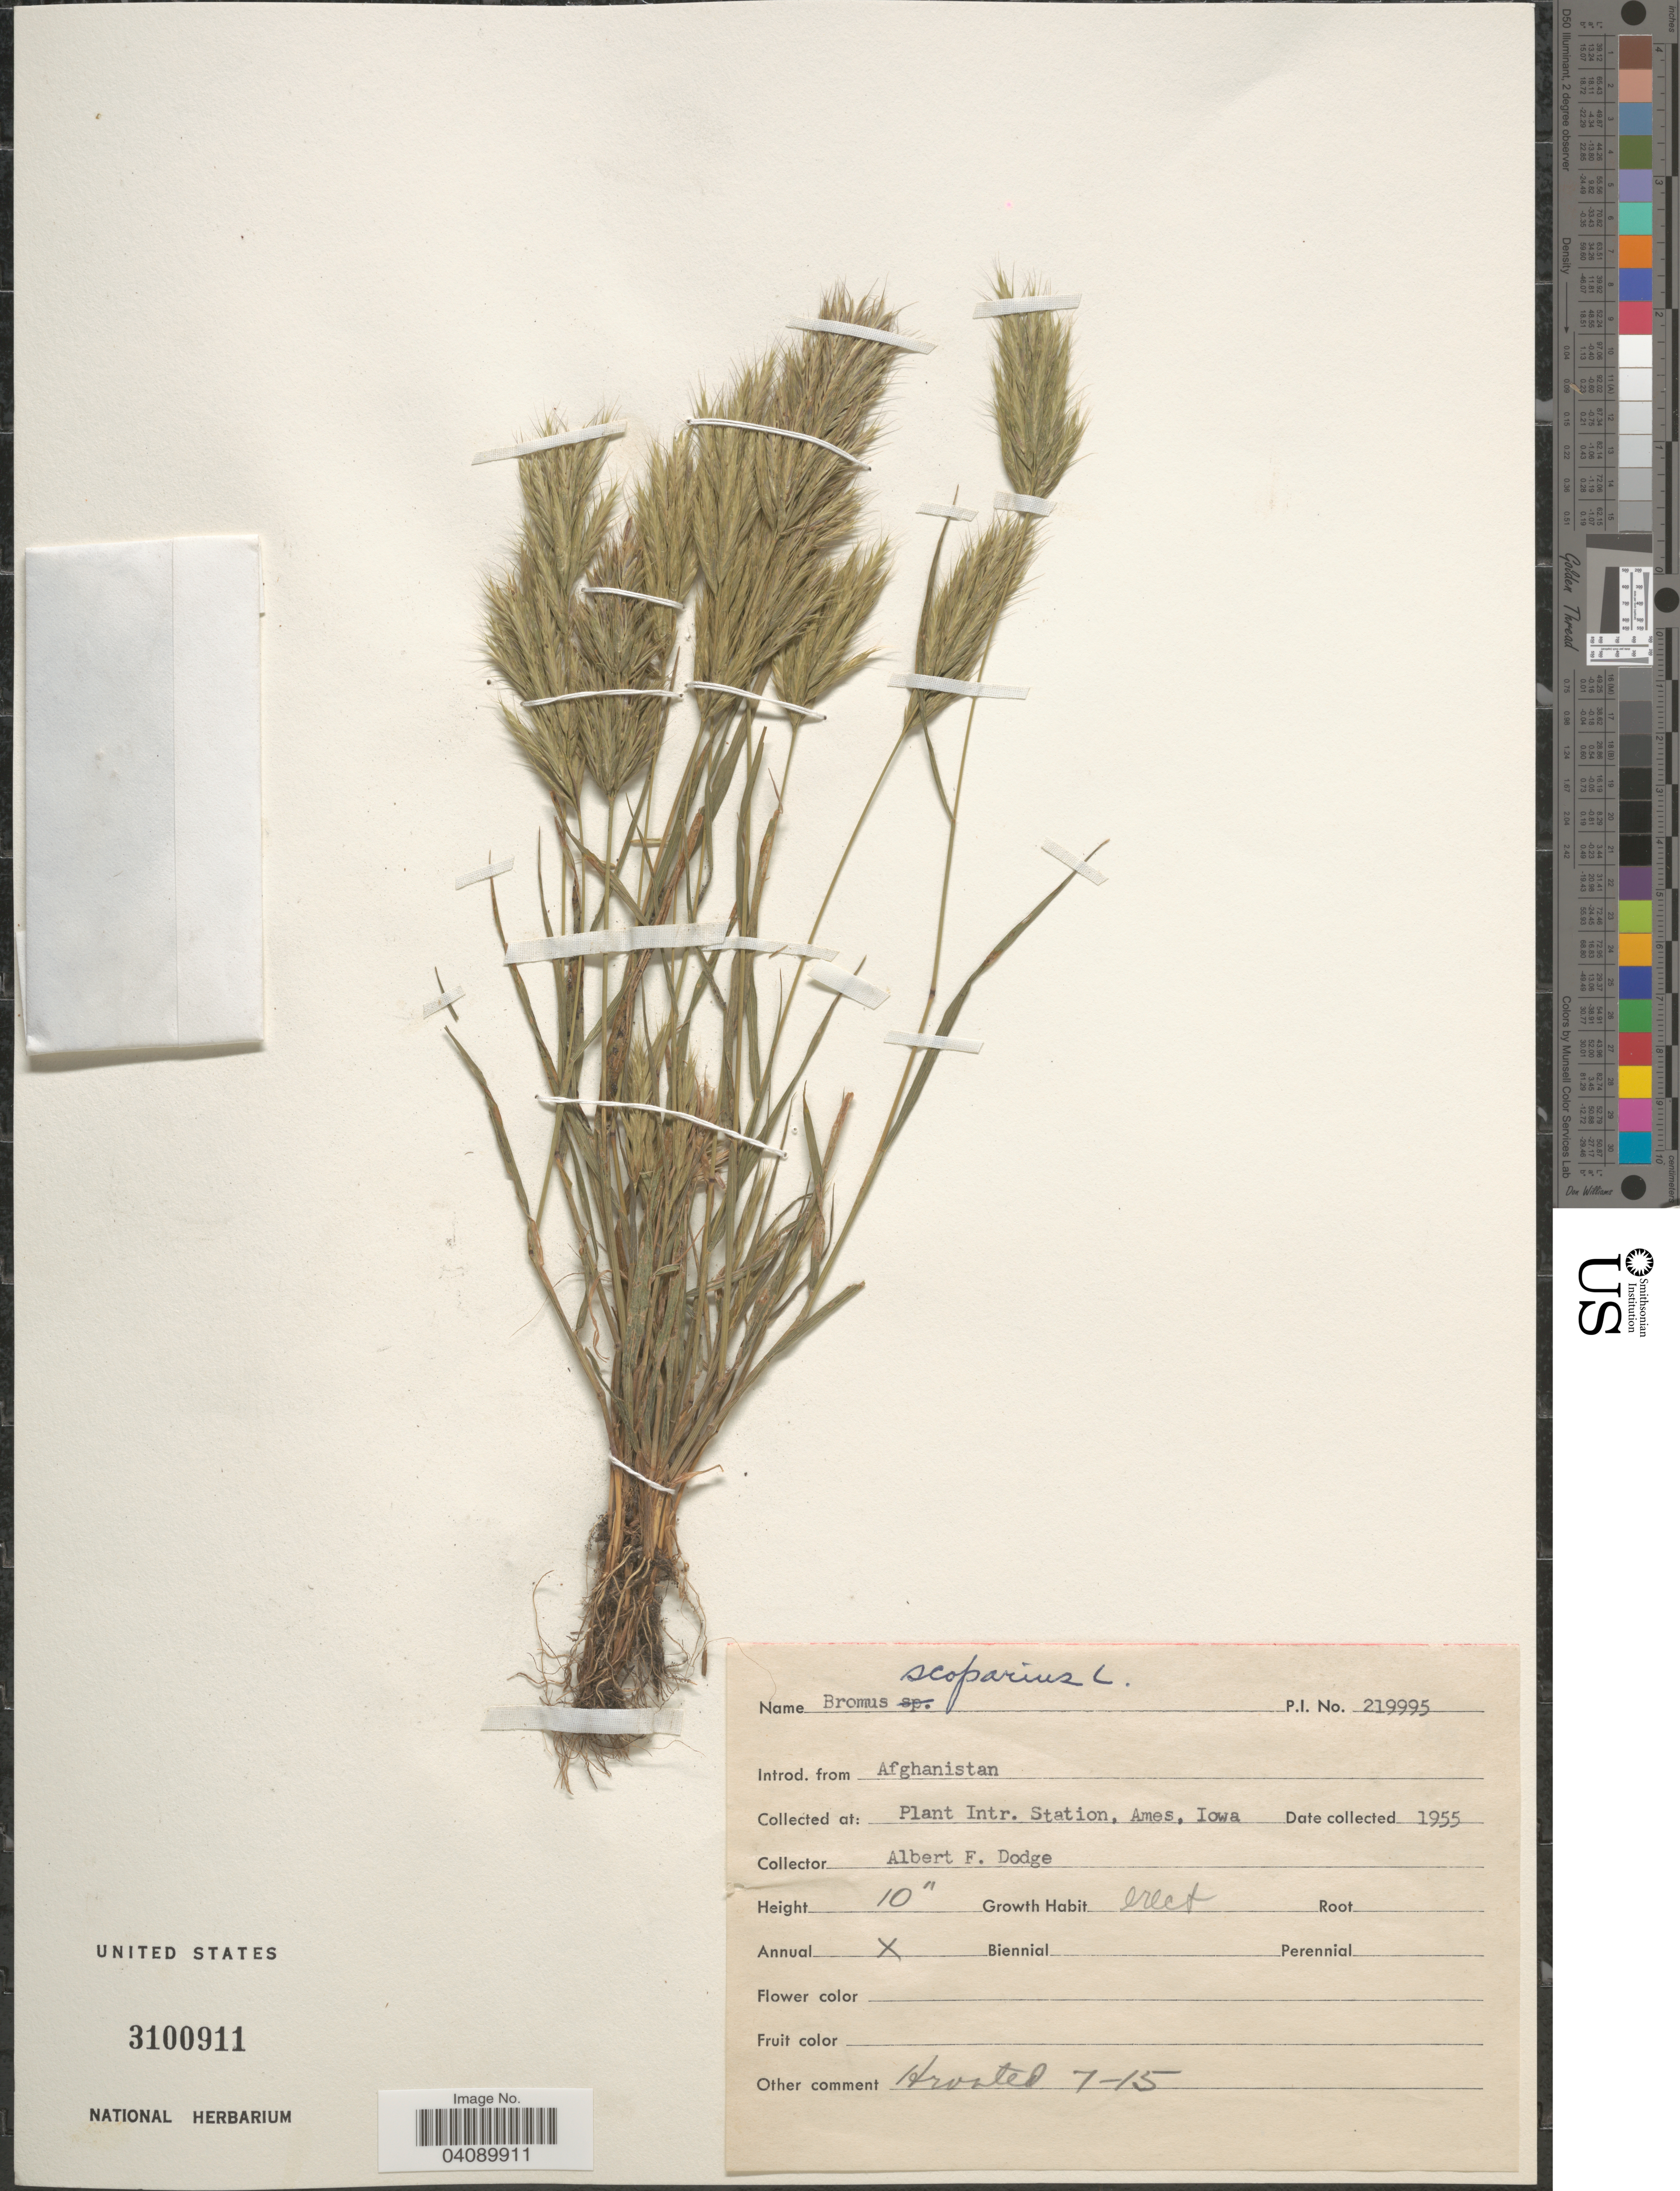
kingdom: Plantae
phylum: Tracheophyta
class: Liliopsida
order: Poales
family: Poaceae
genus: Bromus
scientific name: Bromus scoparius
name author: L.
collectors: A. Dodge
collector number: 219995?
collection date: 1955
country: United States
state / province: Iowa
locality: Plant Intr. Station, Ames.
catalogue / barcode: US 3100911